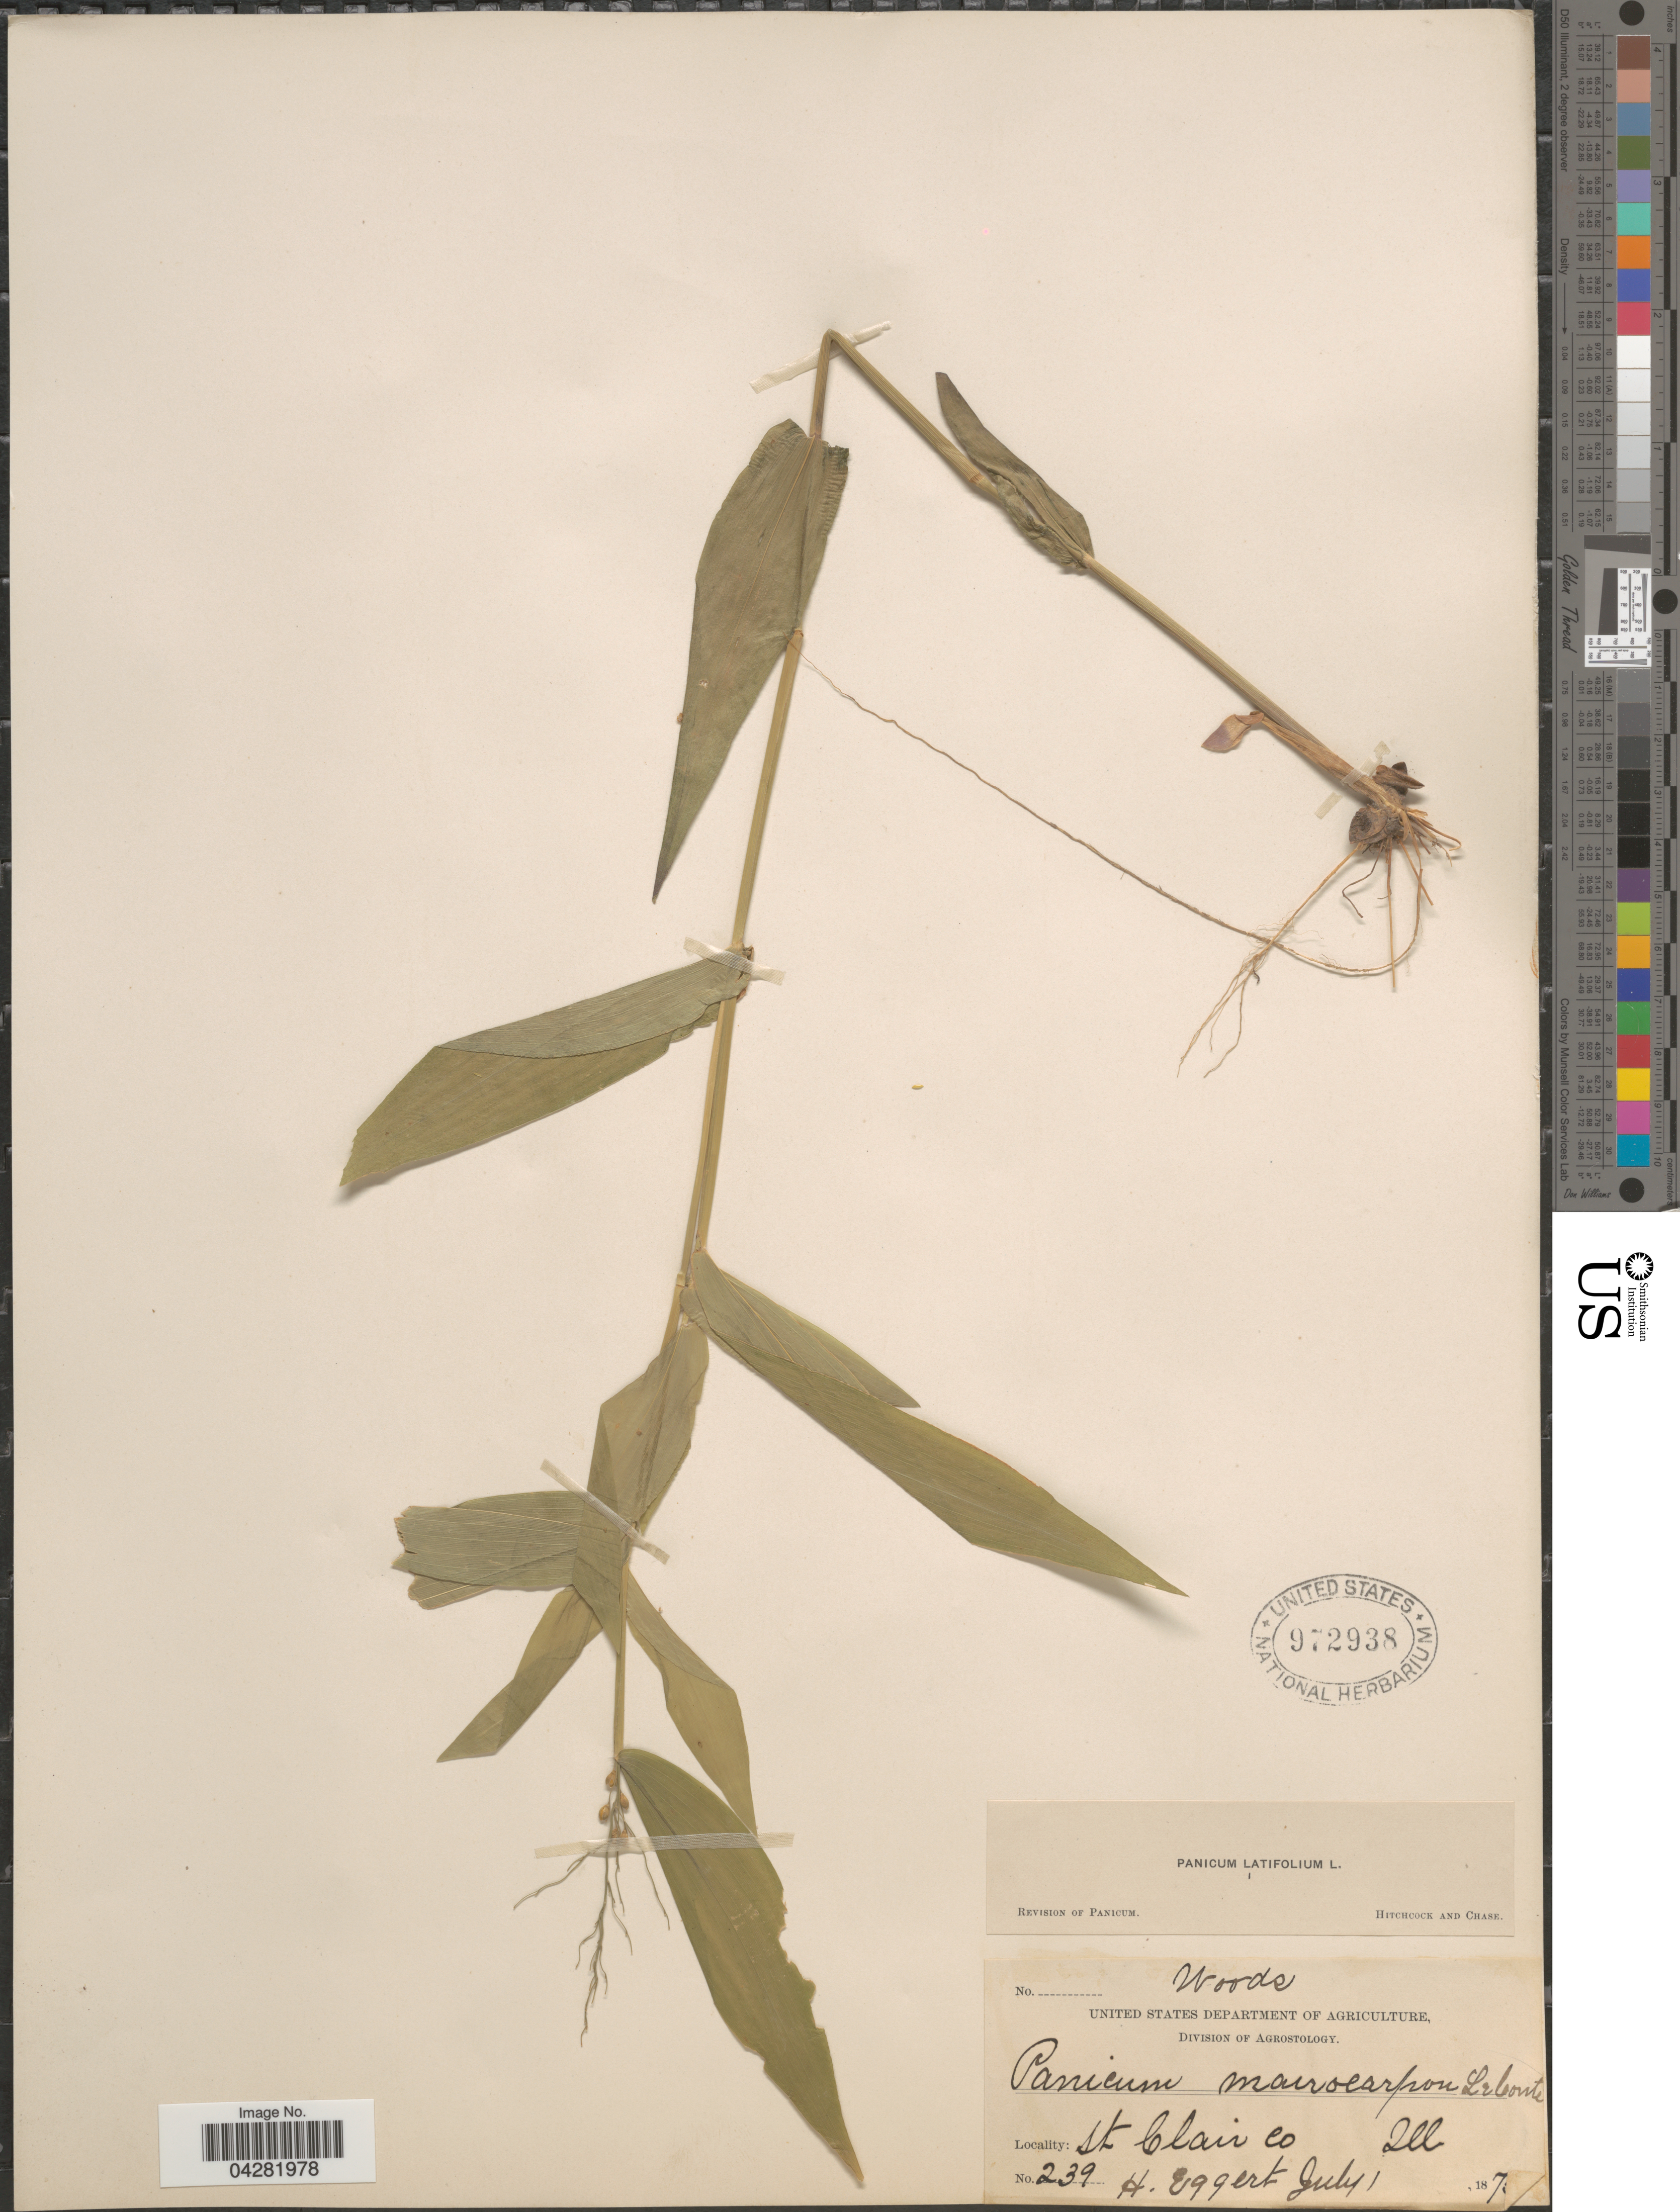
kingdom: Plantae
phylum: Tracheophyta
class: Liliopsida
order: Poales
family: Poaceae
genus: Dichanthelium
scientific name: Dichanthelium latifolium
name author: (L.) Harvill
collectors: H. Eggert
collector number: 239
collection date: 1875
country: United States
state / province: Illinois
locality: Woods. St. Clair Co.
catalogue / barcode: US 972938